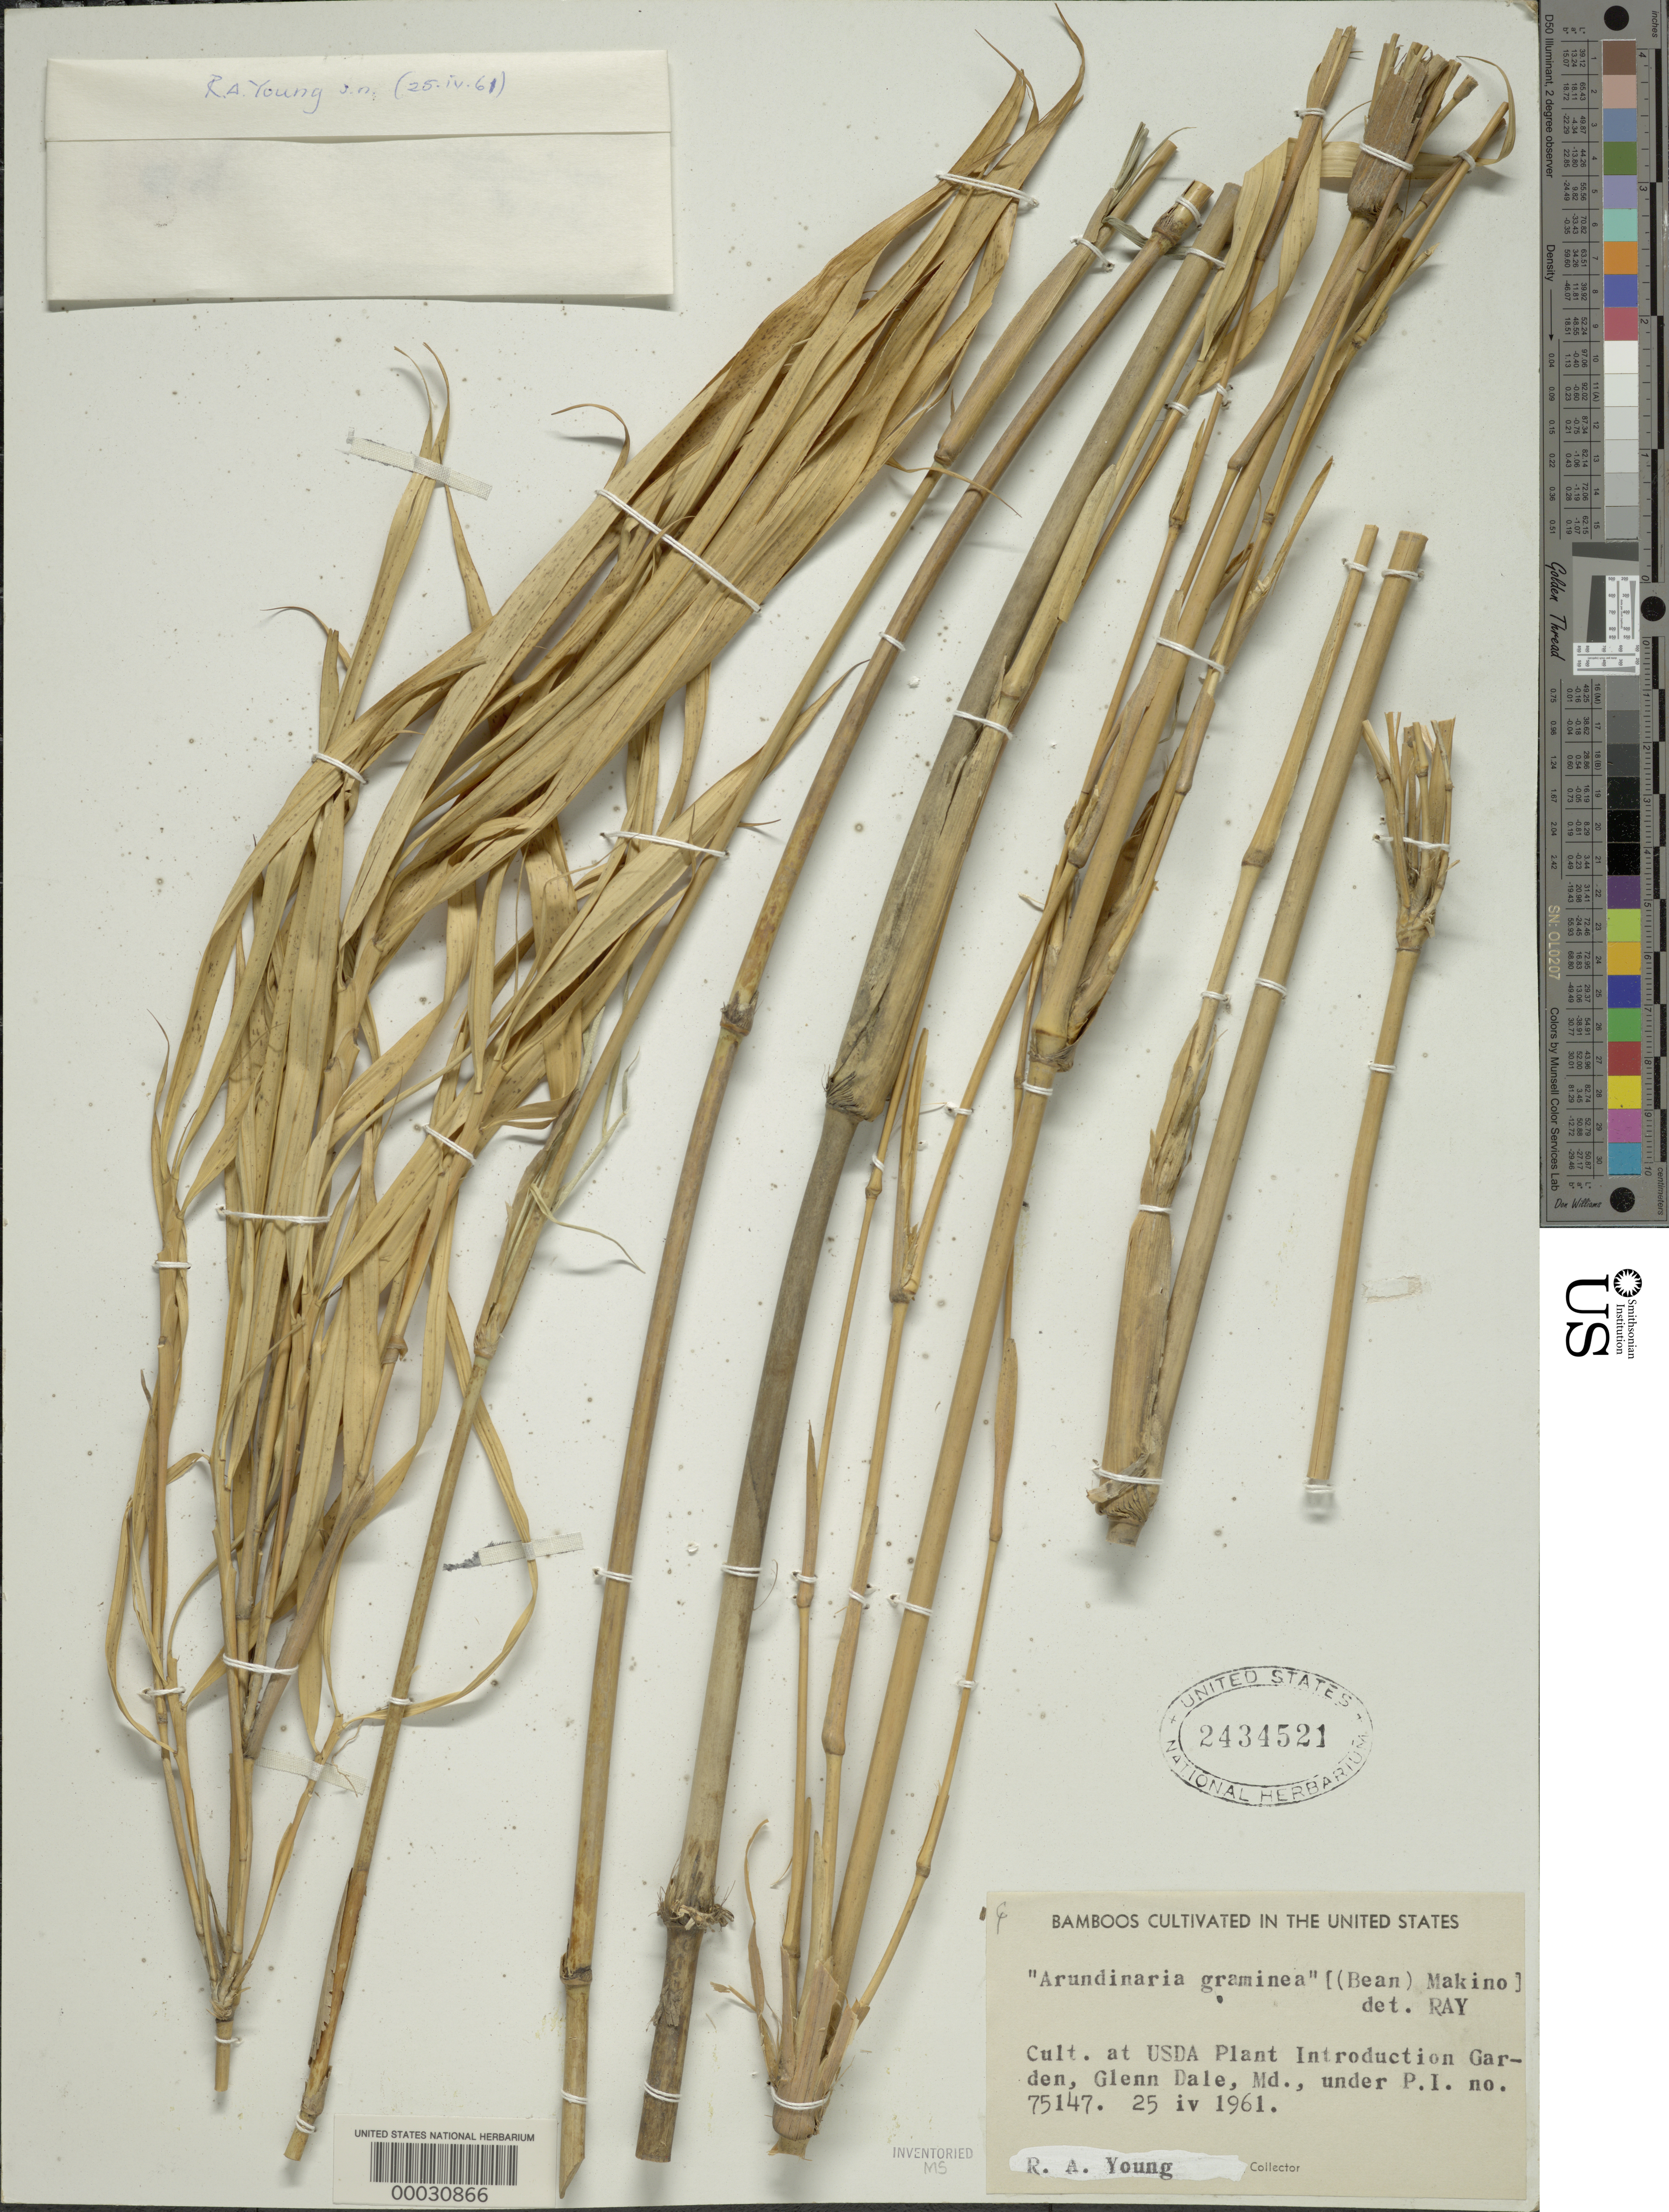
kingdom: Plantae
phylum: Tracheophyta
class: Liliopsida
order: Poales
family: Poaceae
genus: Arundinaria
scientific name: Arundinaria sp.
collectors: R. A. Young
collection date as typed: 25 Apr 1961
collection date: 1961-04-25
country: United States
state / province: Maryland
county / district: Prince George's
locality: USDA - Plant Introduction Station - Glendale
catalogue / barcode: US 2434521